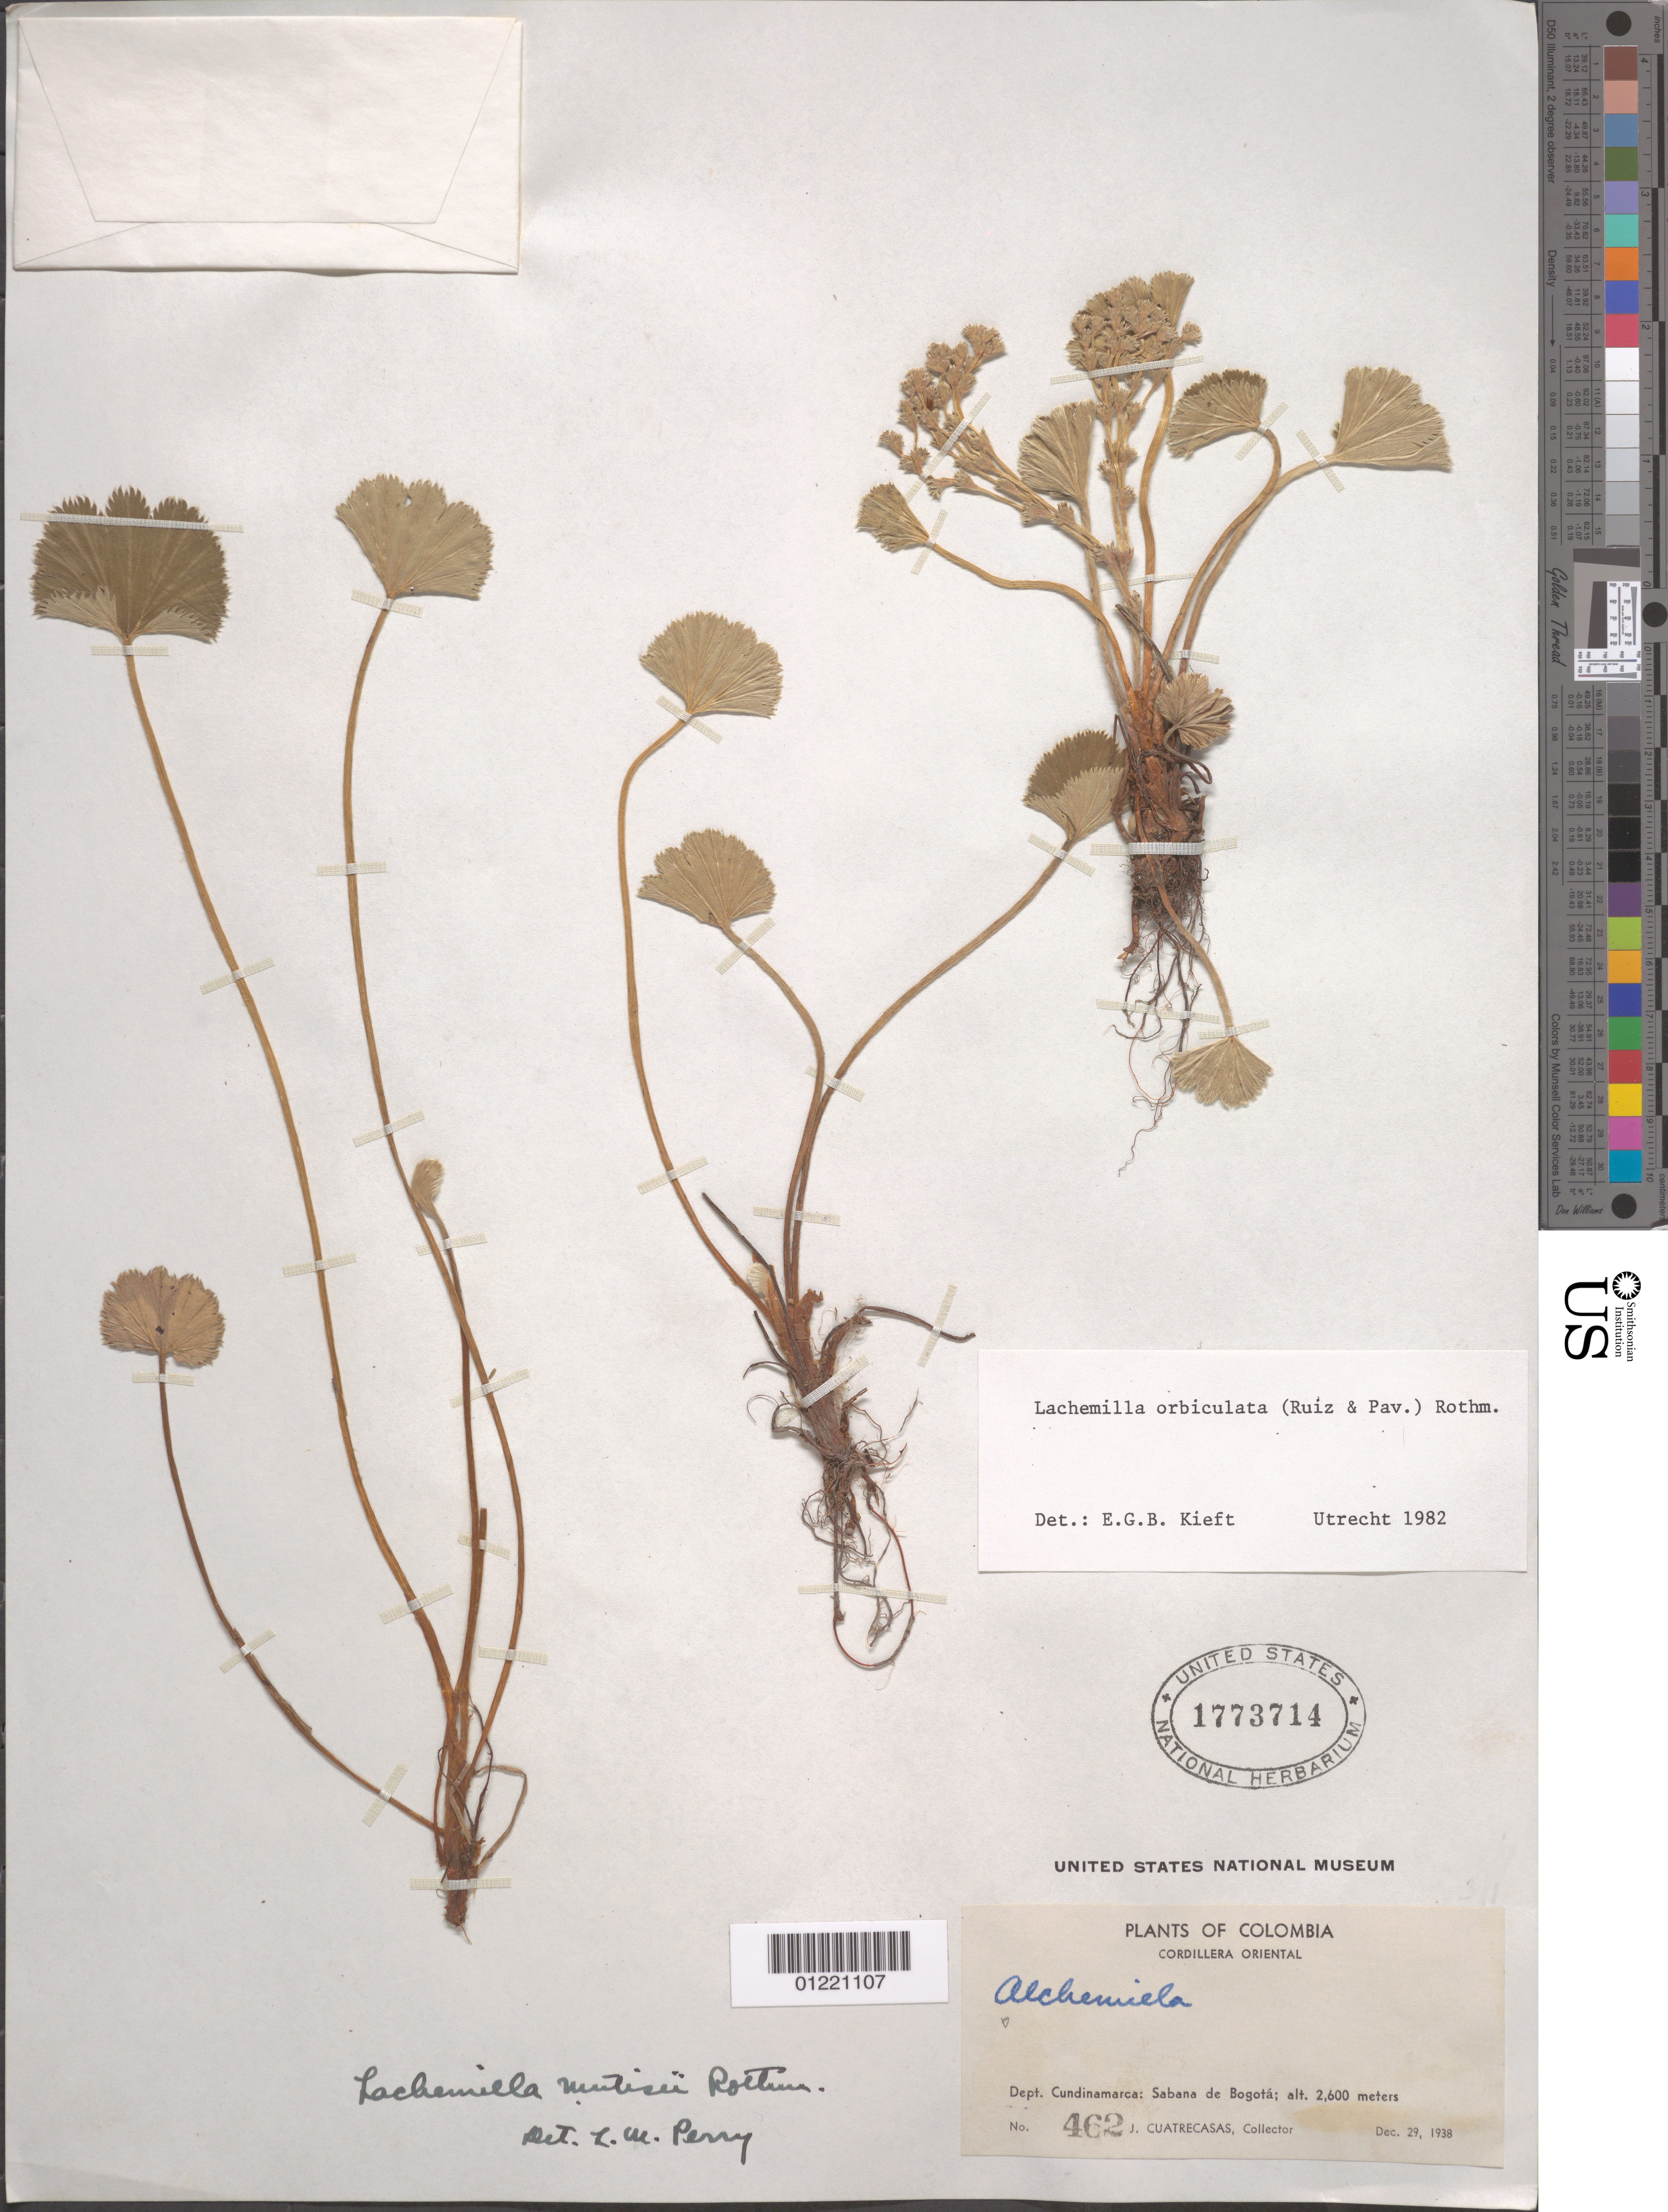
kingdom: Plantae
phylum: Tracheophyta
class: Magnoliopsida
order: Rosales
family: Rosaceae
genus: Lachemilla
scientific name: Lachemilla orbiculata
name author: (Ruiz & Pav.) Rydb.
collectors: J. Cuatrecasas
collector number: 462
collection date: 1938-12-29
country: Colombia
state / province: Cundinamarca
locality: Sabana de Bogota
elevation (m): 2600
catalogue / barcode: US 1773714